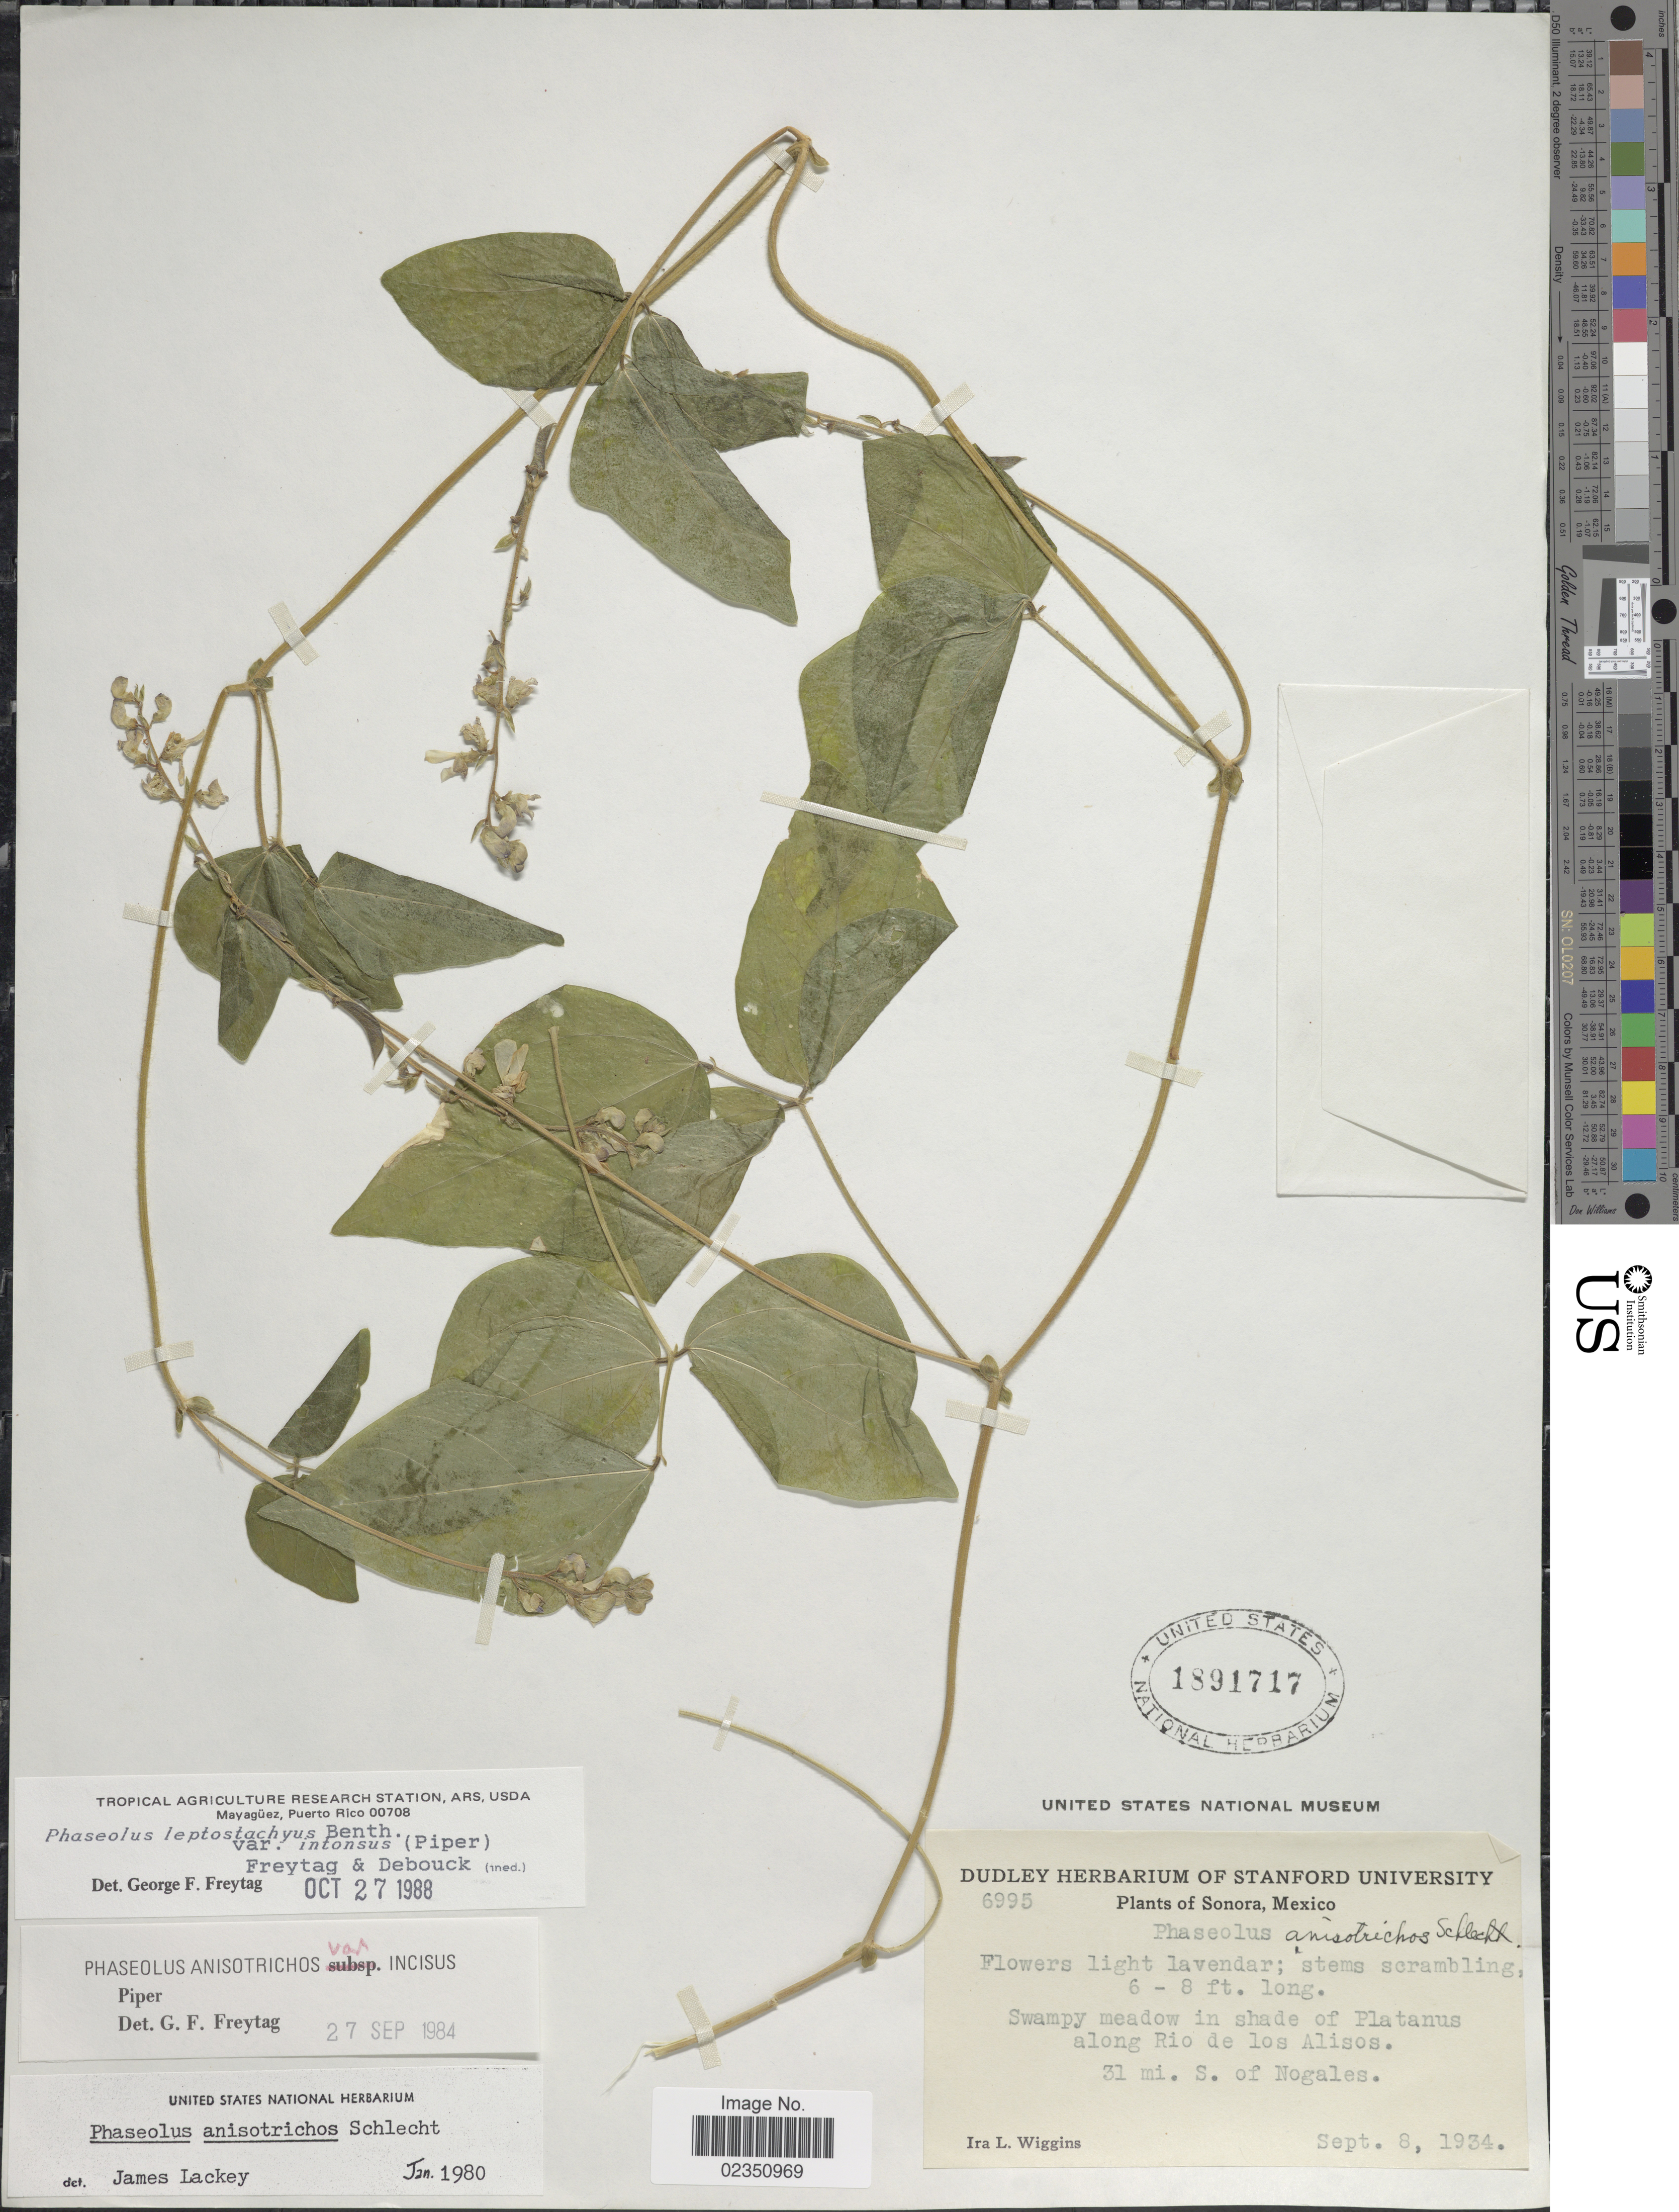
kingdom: Plantae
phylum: Tracheophyta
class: Magnoliopsida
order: Fabales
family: Fabaceae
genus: Phaseolus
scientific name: Phaseolus leptostachyus var. intonsus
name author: (Piper) Freytag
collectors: I. L. Wiggins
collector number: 6995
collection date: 1934-09-08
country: Mexico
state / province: Sonora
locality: Swampy meadow in shade of Platanus along Rio de los Alisos. 31 mi S of Nogales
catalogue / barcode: US 1891717